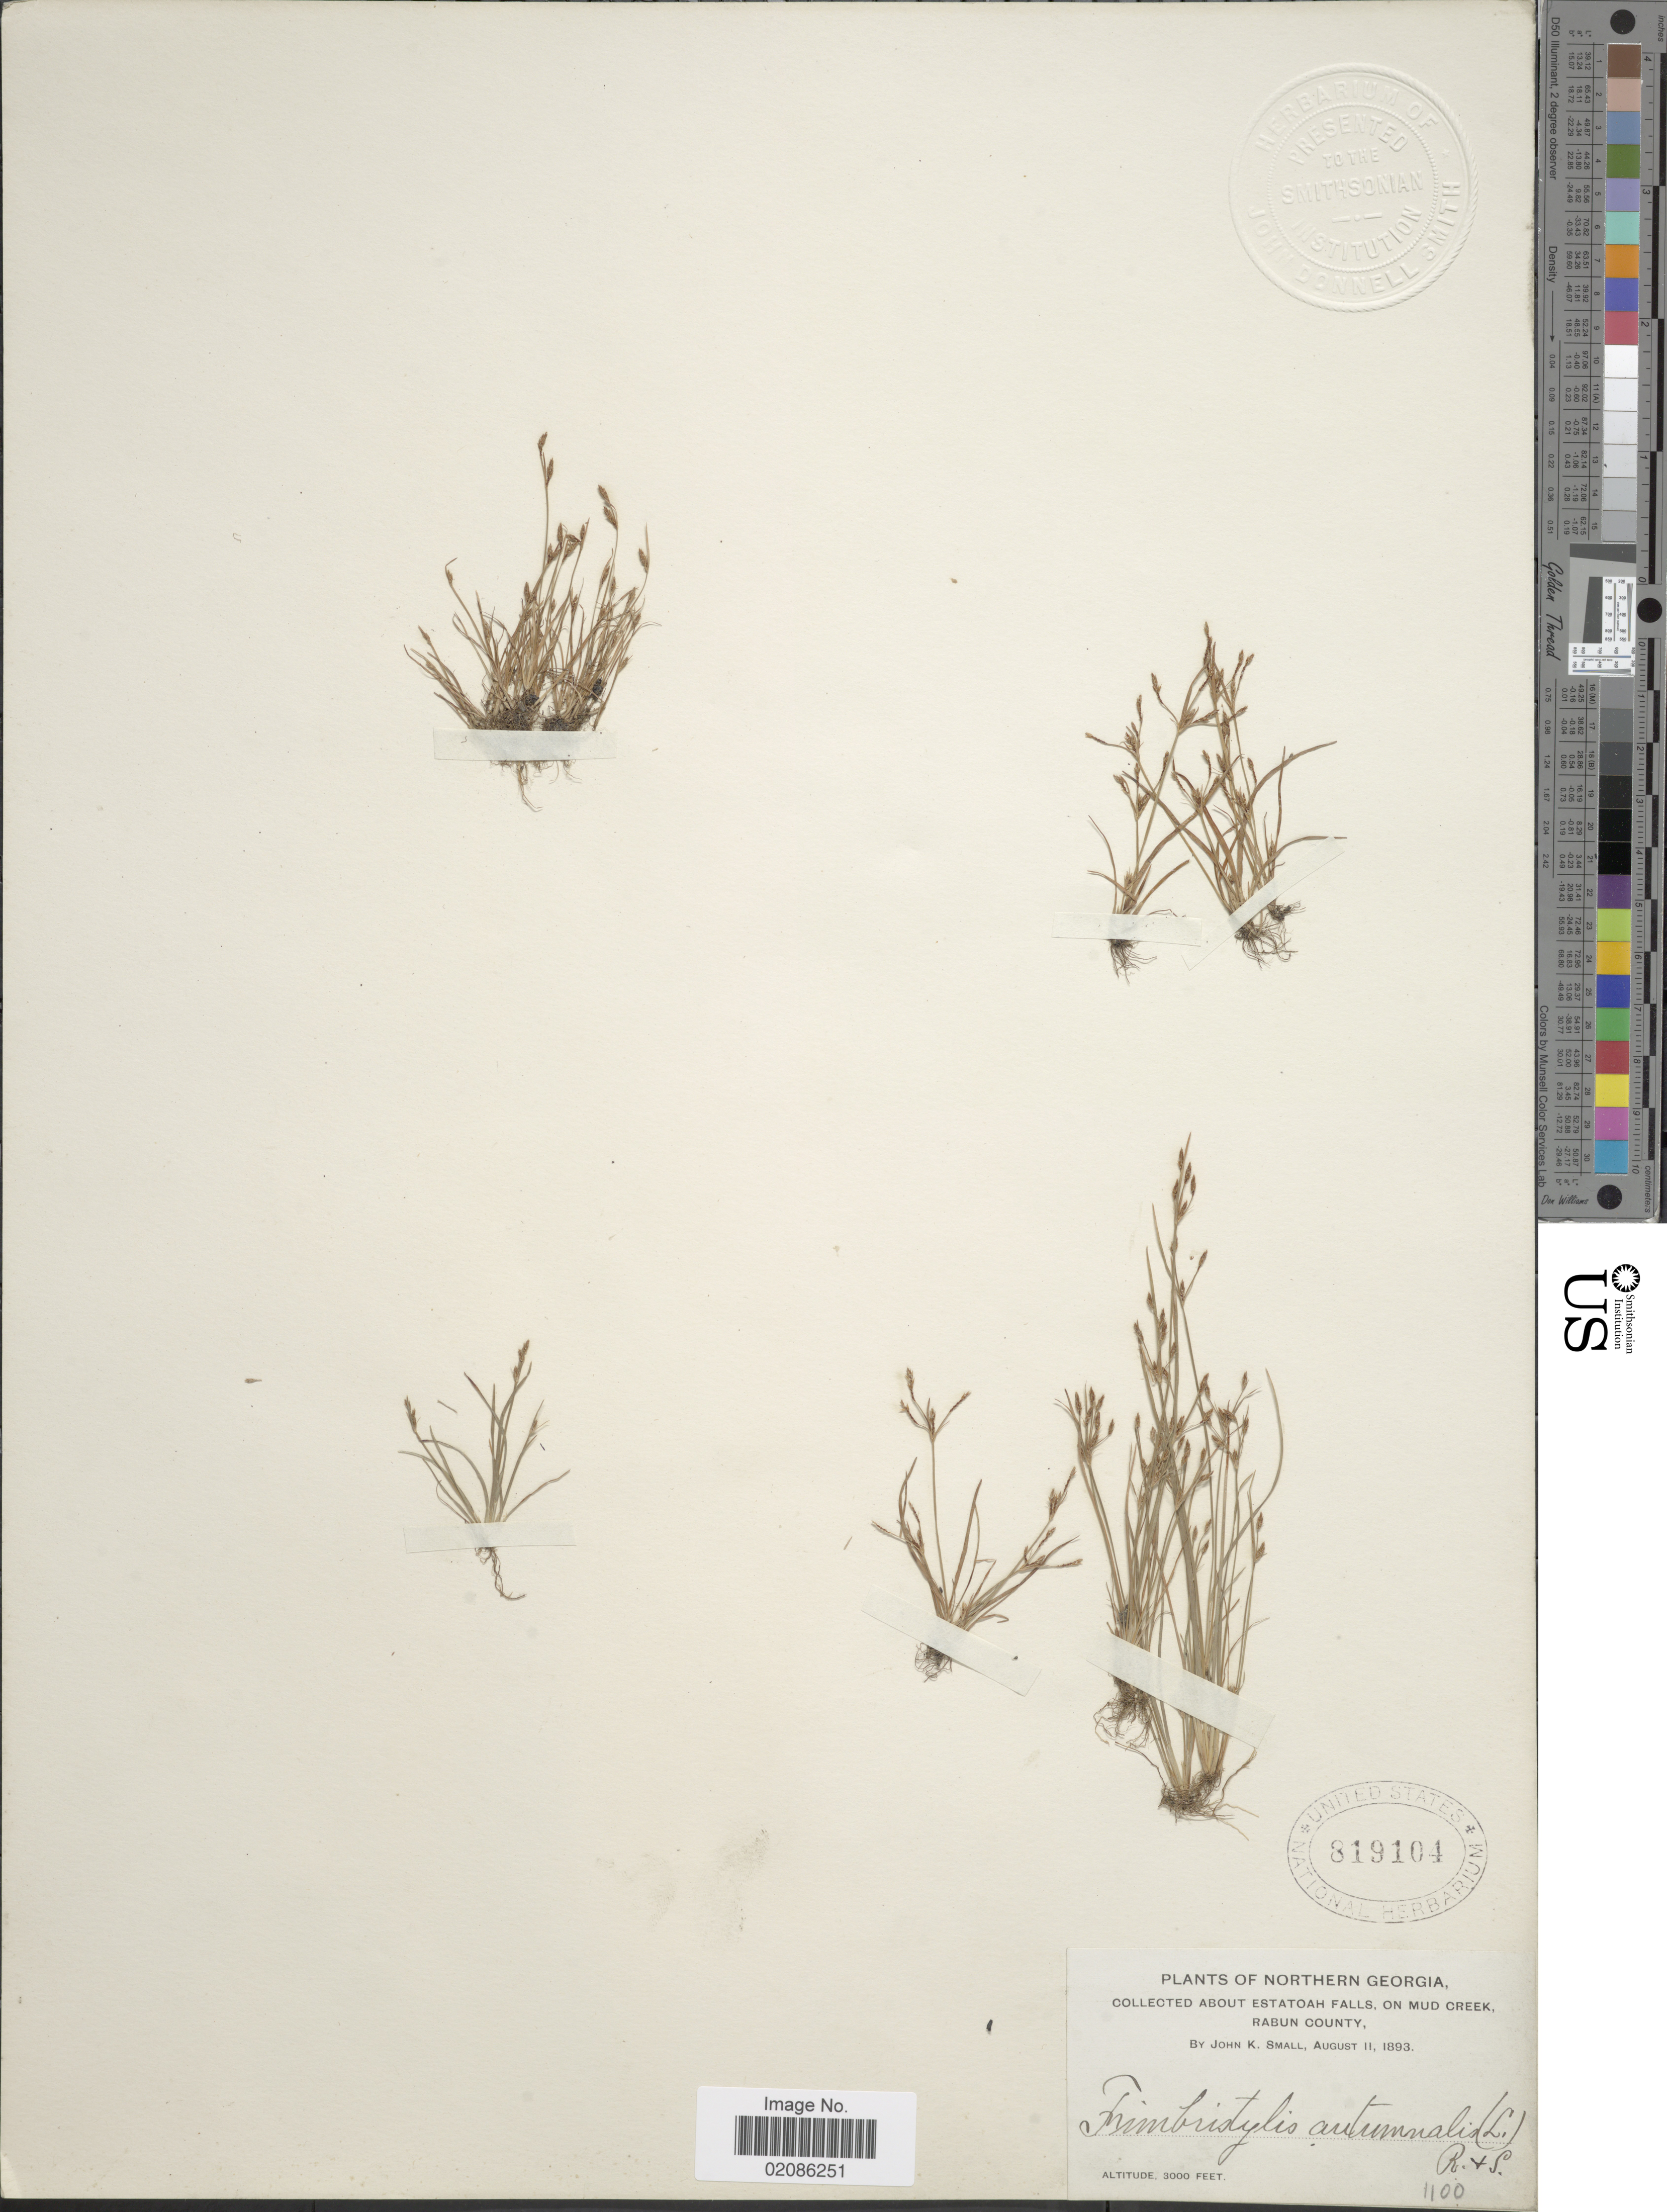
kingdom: Plantae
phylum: Tracheophyta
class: Liliopsida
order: Poales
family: Cyperaceae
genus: Fimbristylis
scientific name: Fimbristylis autumnalis (L.) Roem. & Schult.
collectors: J. K. Small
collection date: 1893-08-11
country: United States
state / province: Georgia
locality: Northern Georgia, About Estatoah Falls, on Mud Creek, Rabun County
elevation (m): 914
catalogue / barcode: US 819104